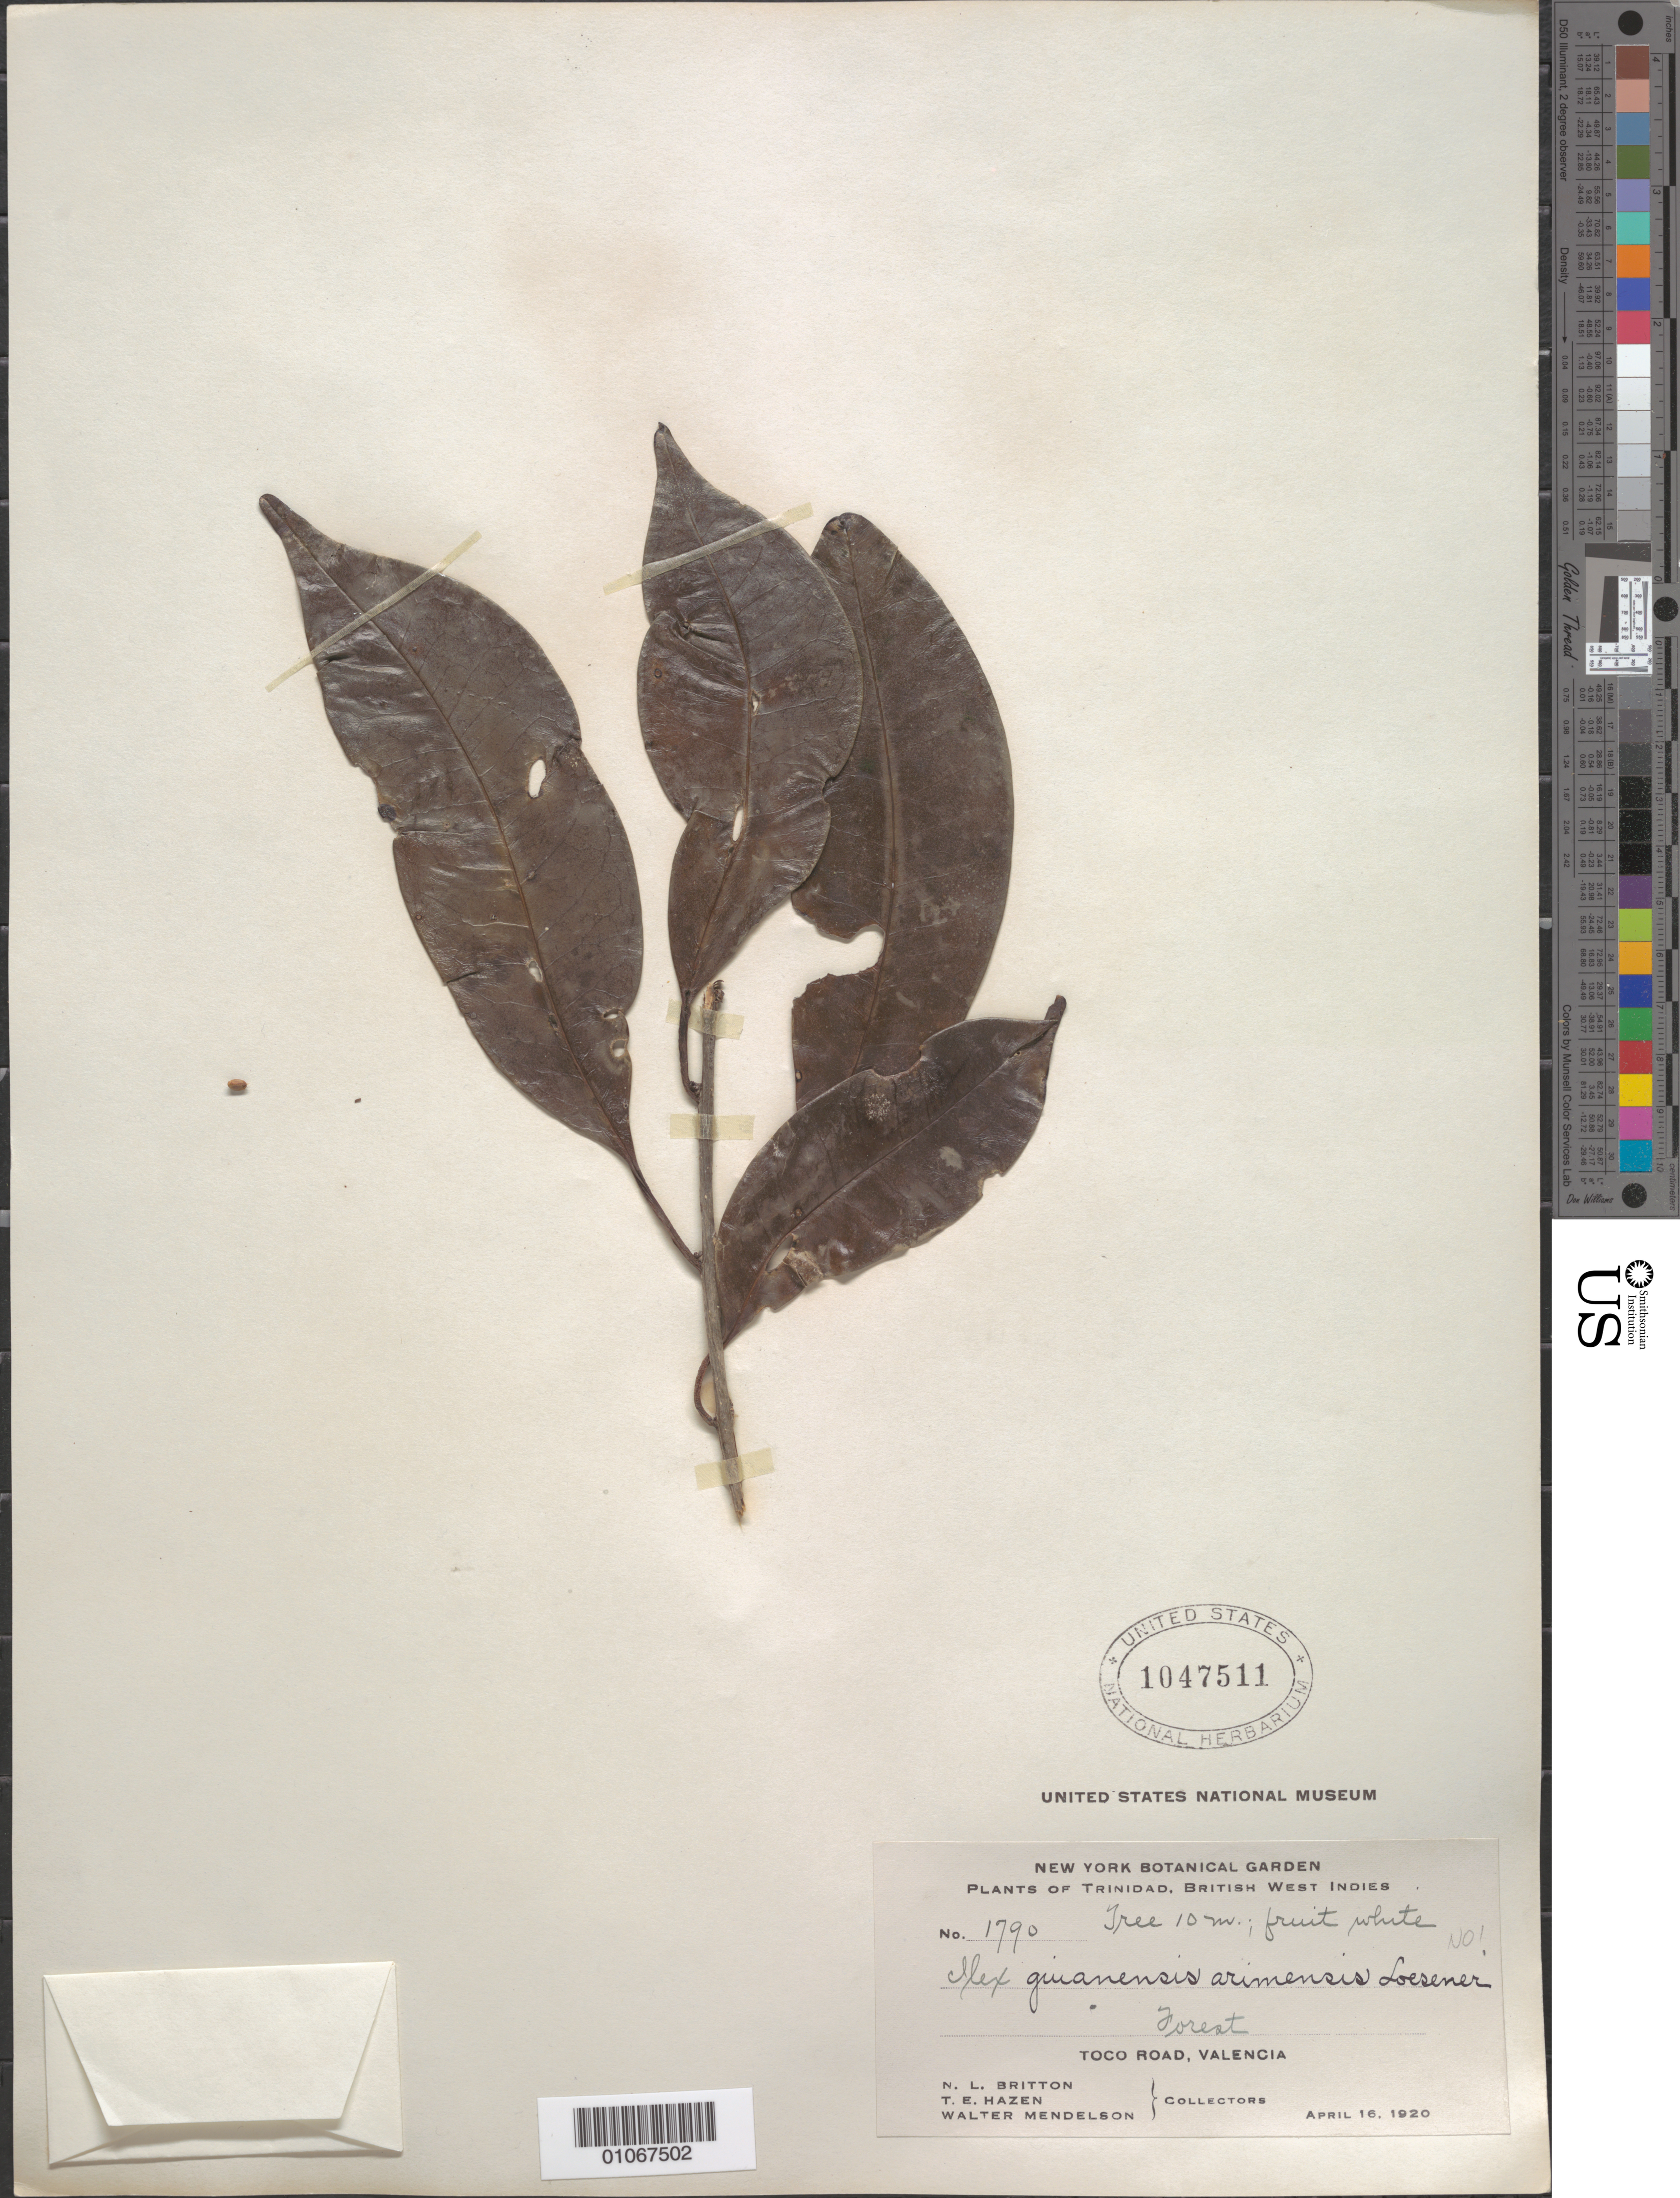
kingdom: Plantae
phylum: Tracheophyta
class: Magnoliopsida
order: Aquifoliales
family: Aquifoliaceae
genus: Ilex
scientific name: Ilex guianensis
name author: (Aubl.) Kuntze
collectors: N. Britton, T. E. Hazen & W. Mendelson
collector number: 1790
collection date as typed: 16 Apr 1920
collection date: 1920-04-16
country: Trinidad and Tobago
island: Trinidad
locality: Toco road, Valencia.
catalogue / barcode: US 1047511